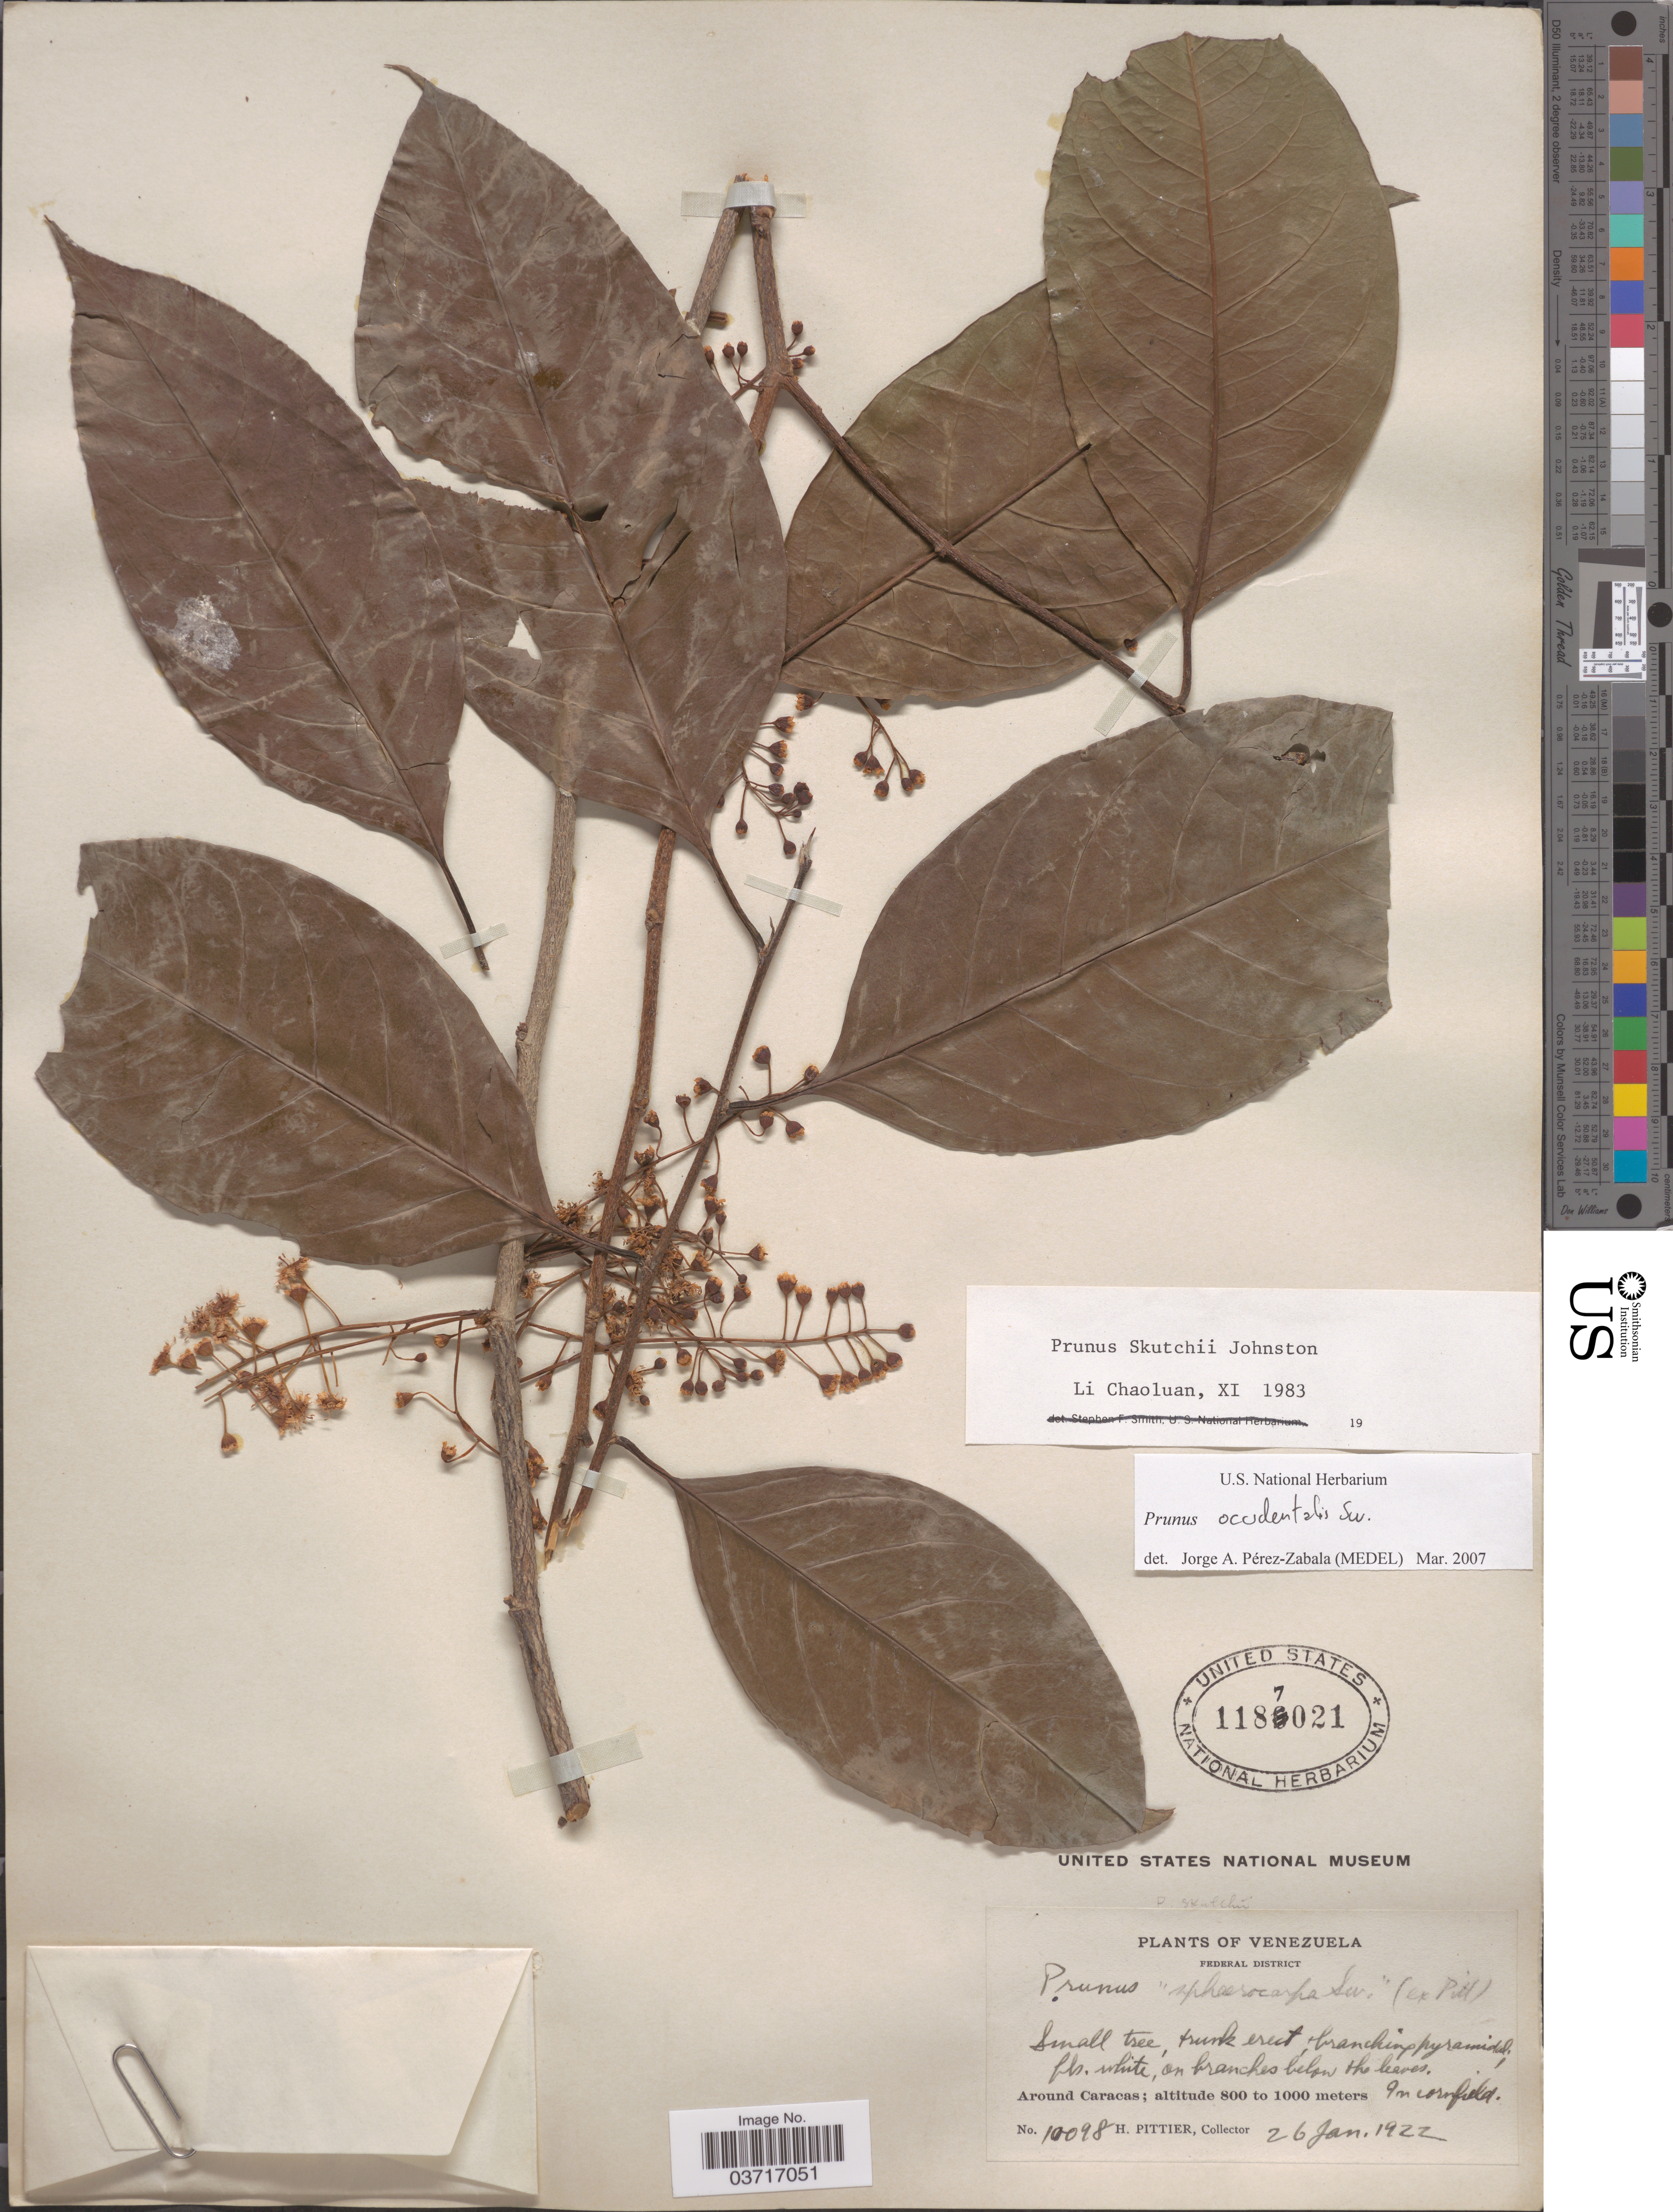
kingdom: Plantae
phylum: Tracheophyta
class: Magnoliopsida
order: Rosales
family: Rosaceae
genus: Prunus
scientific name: Prunus occidentalis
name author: Sw.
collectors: H. F. Pittier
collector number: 10098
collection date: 1922-01-26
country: Venezuela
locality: Federal District. Around Caracas.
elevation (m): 800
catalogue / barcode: US 1187021